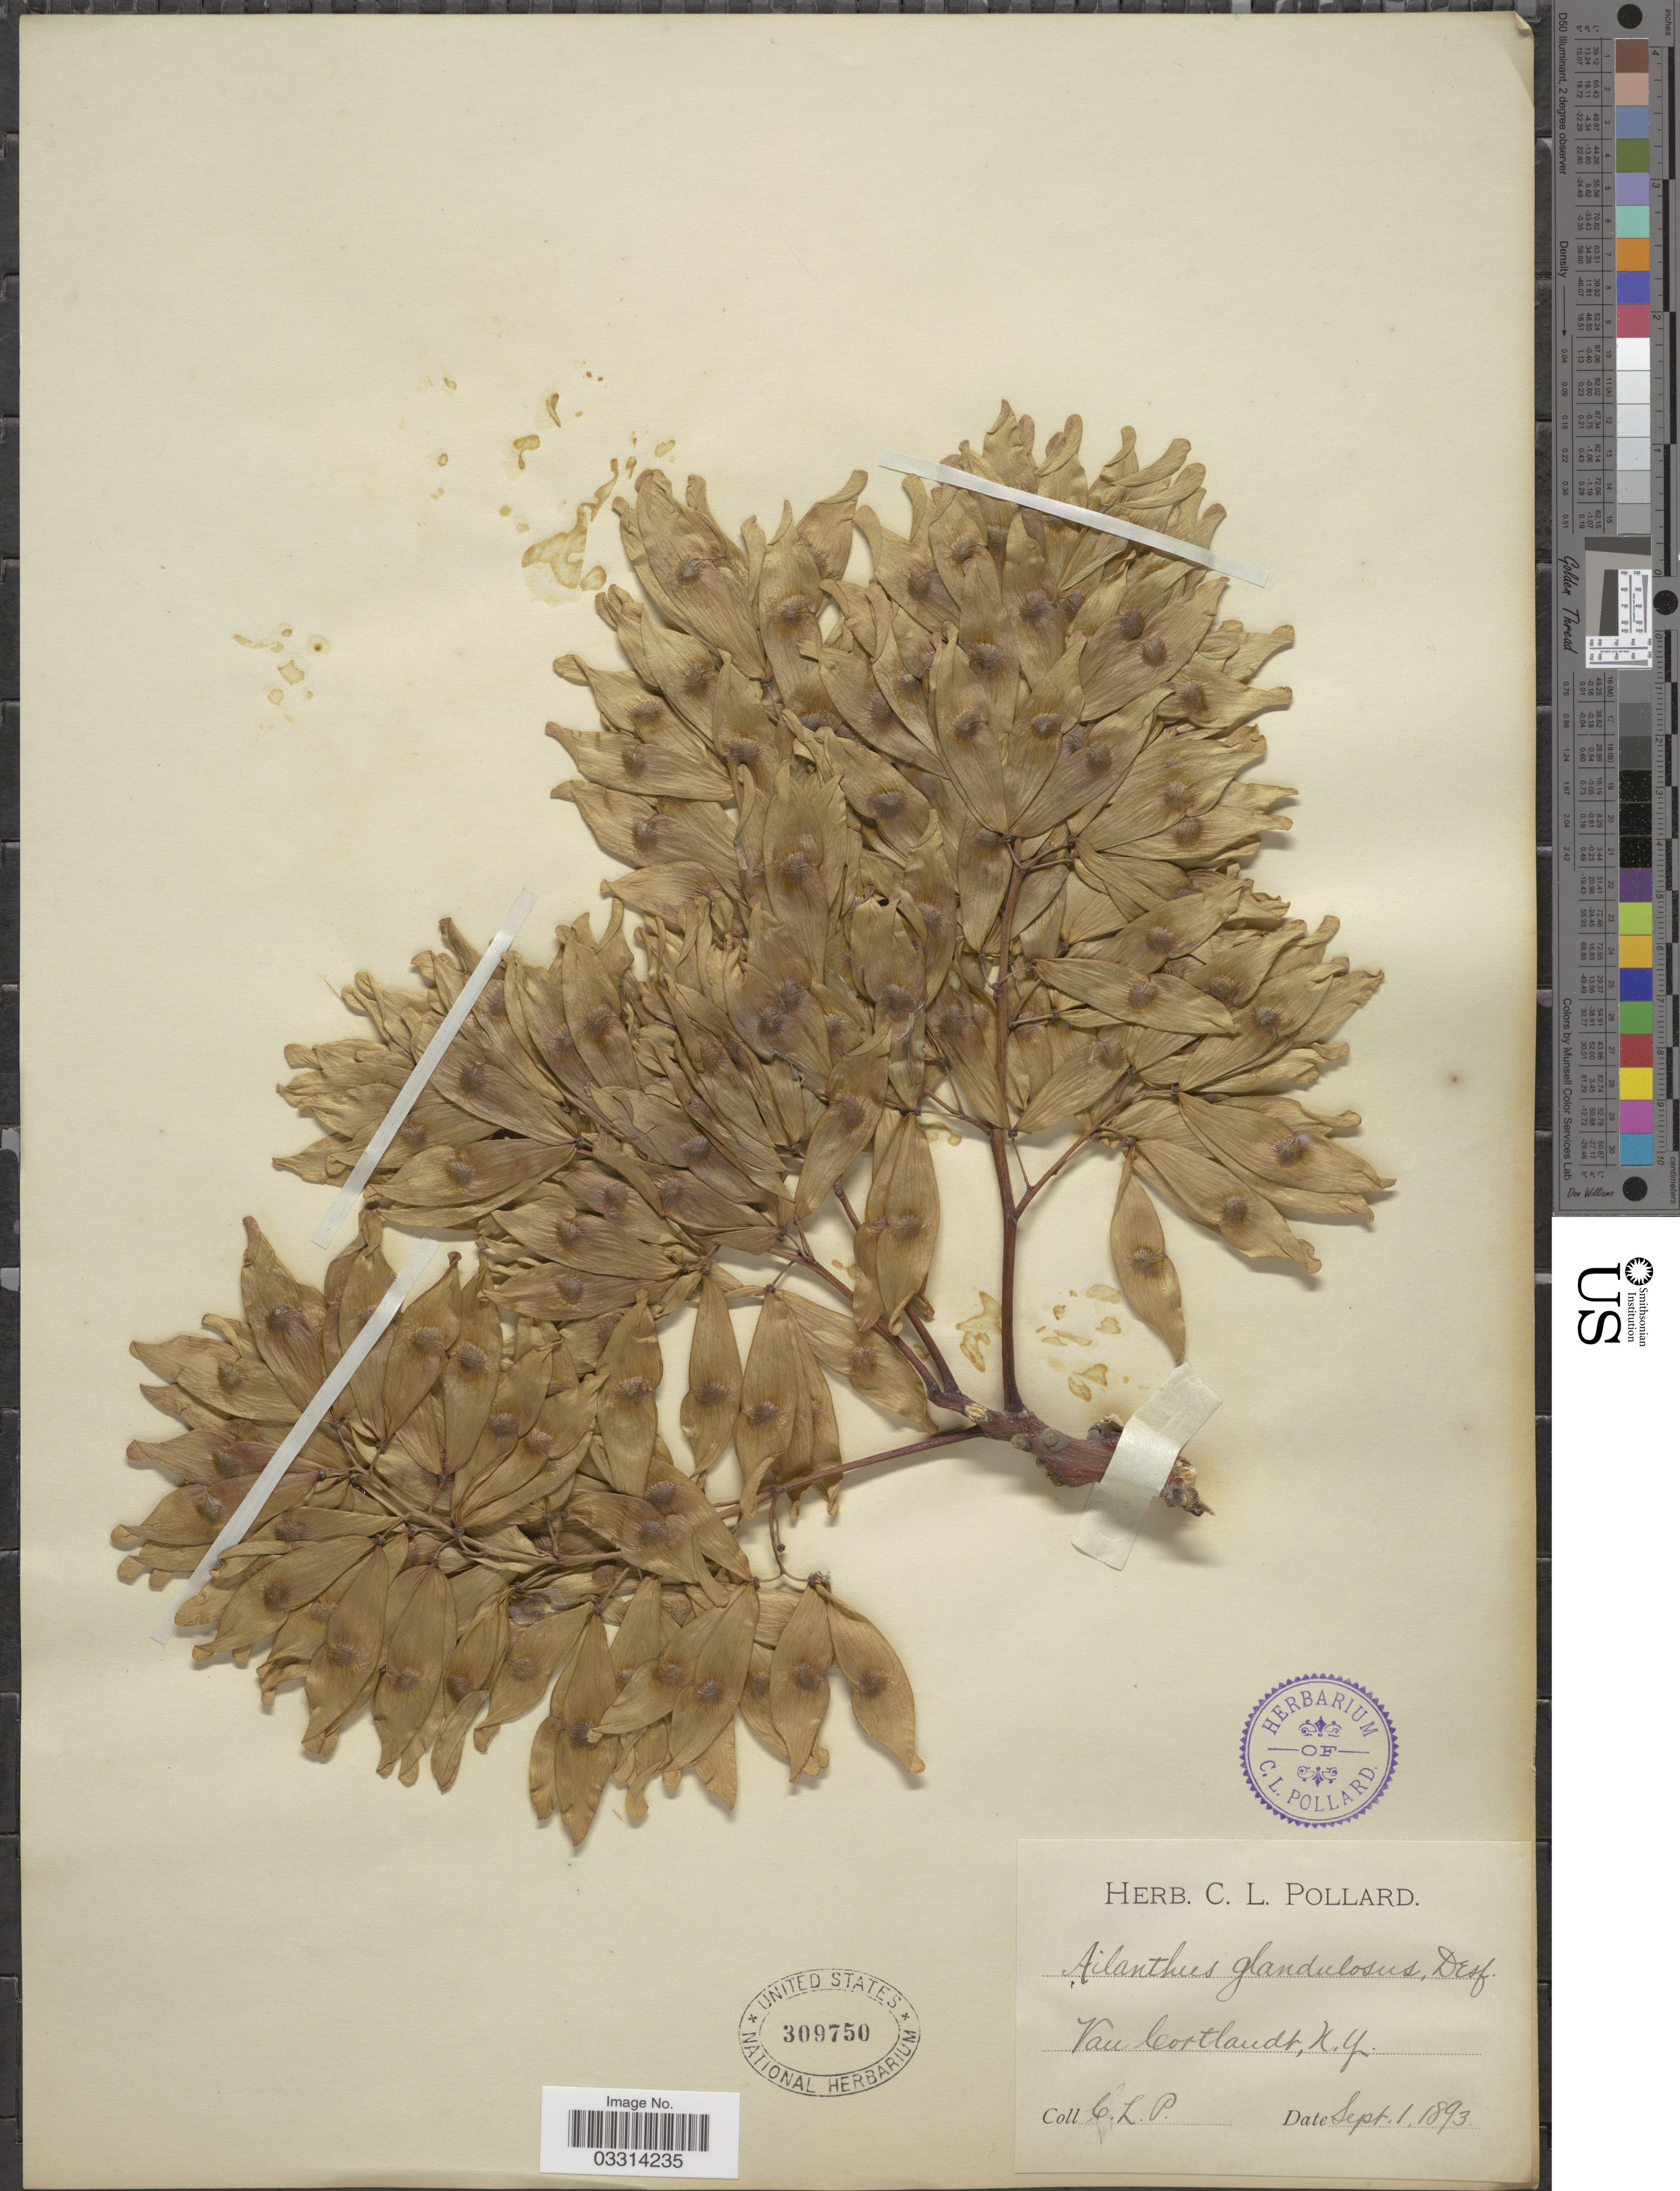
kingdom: Plantae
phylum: Tracheophyta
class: Magnoliopsida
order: Sapindales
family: Simaroubaceae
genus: Ailanthus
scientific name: Ailanthus glandulosa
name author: Desf.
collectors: C. L. Pollard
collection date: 1893-09-01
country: United States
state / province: New York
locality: Van Cortlandt.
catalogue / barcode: US 309750